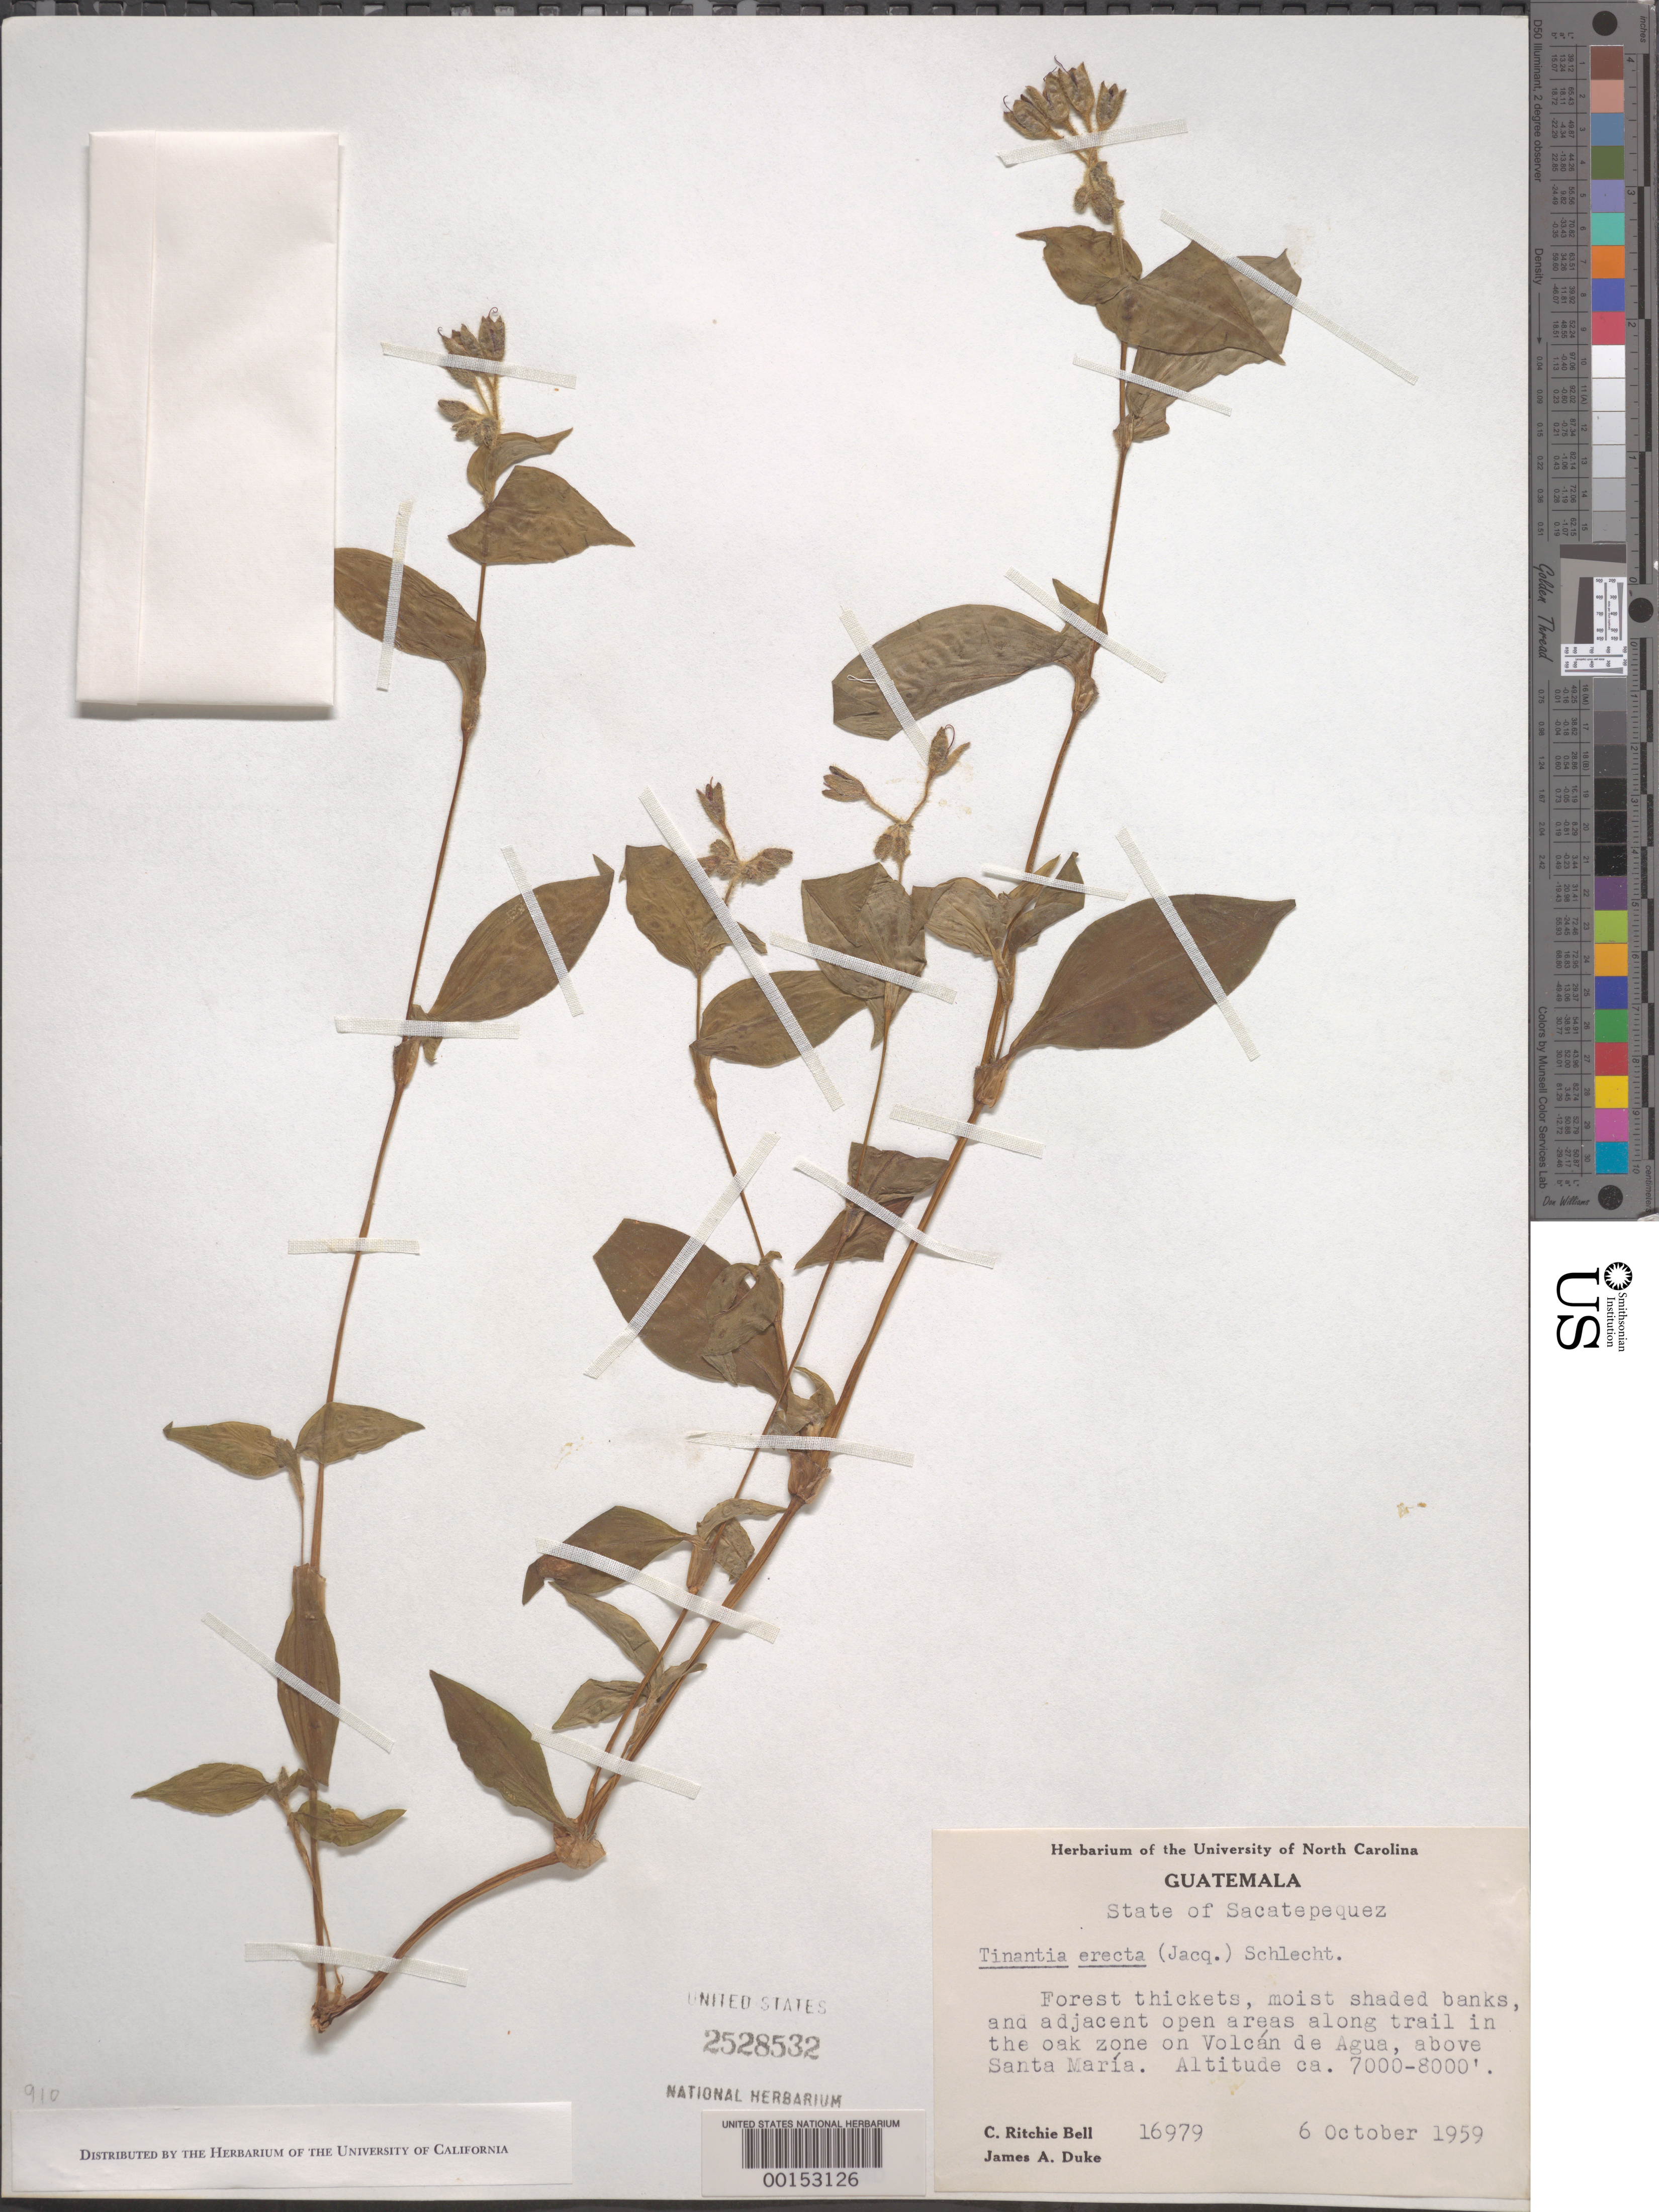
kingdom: Plantae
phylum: Tracheophyta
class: Liliopsida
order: Commelinales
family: Commelinaceae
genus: Tinantia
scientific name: Tinantia erecta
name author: (Jacq.) Fenzl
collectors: C. R. Bell & J. A. Duke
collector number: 16979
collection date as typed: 06 Oct 1959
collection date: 1959-10-06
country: Guatemala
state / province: Sacatepéquez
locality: Volcan de Agua, above Santa Maria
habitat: Forest thickest, moist shaded banks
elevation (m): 2135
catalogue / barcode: US 2528532